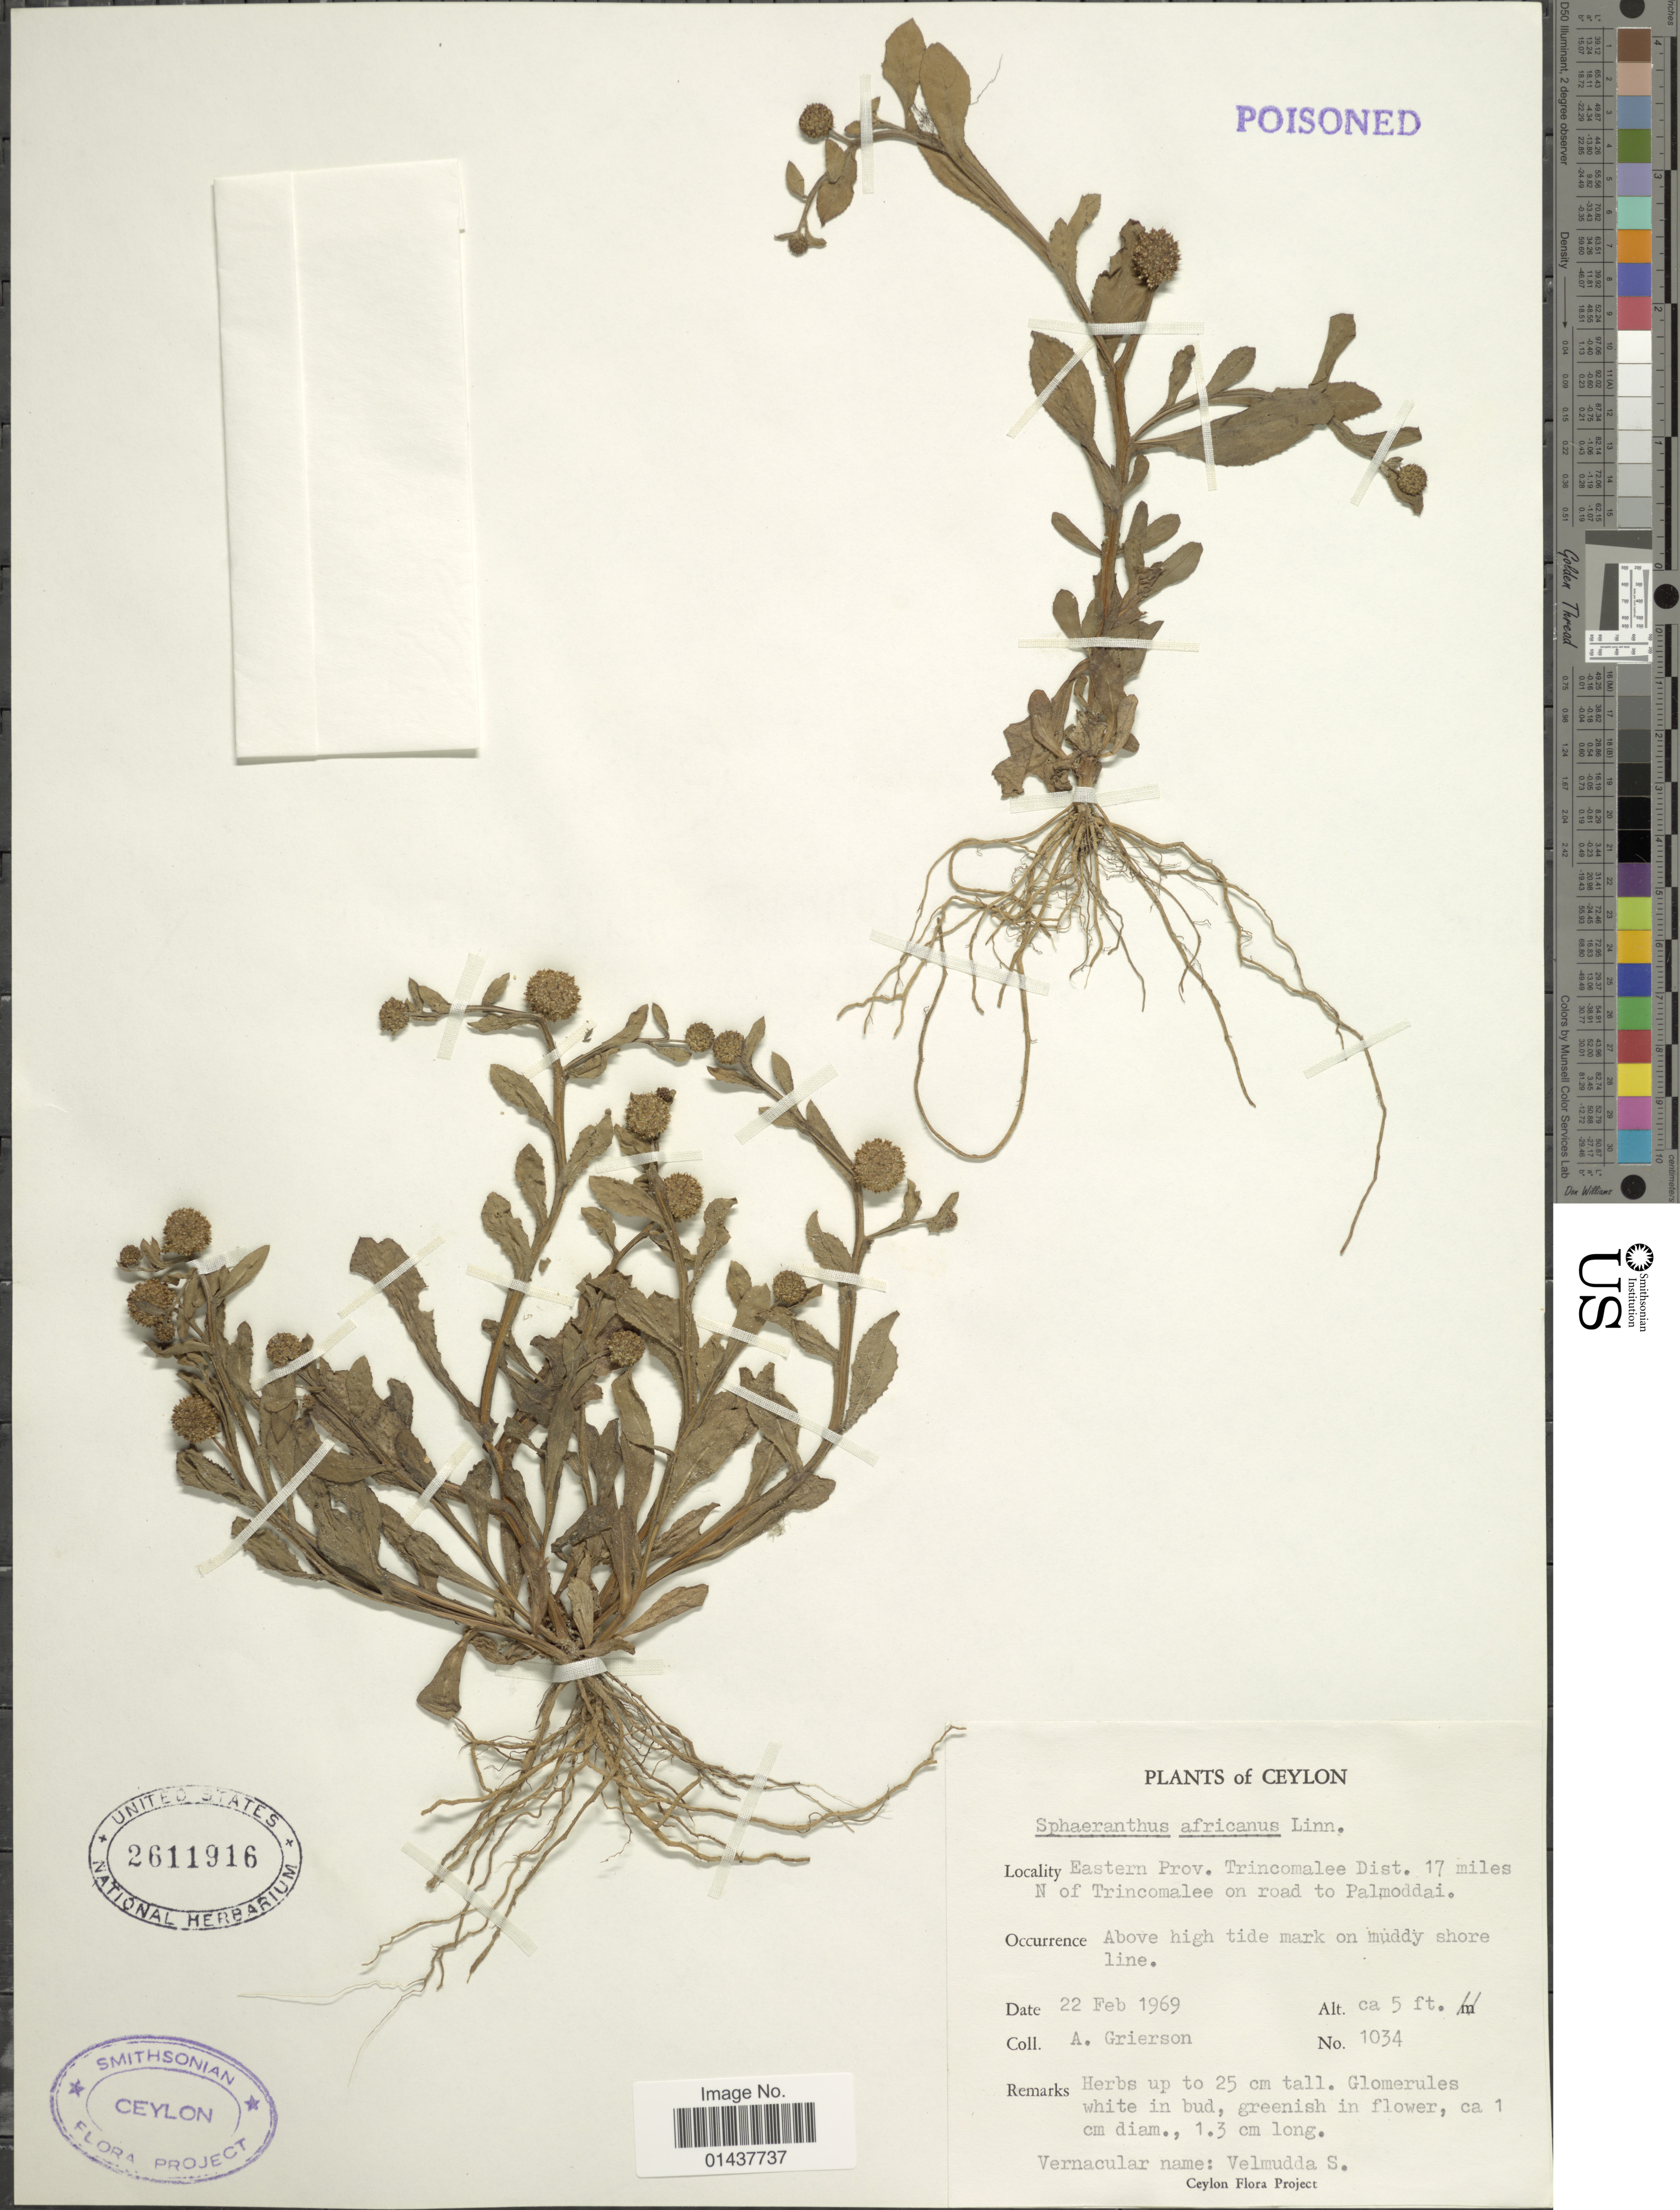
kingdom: Plantae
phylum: Tracheophyta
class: Magnoliopsida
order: Asterales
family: Asteraceae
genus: Sphaeranthus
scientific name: Sphaeranthus africanus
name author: L.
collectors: A. Grierson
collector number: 1034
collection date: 1969-02-22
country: Sri Lanka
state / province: Eastern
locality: Ceylon, Trincomalee Dist.17 miles N of Trincomalee on road to Palmoddai, Above high tide mark on muddy shore line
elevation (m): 2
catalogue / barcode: US 2611916